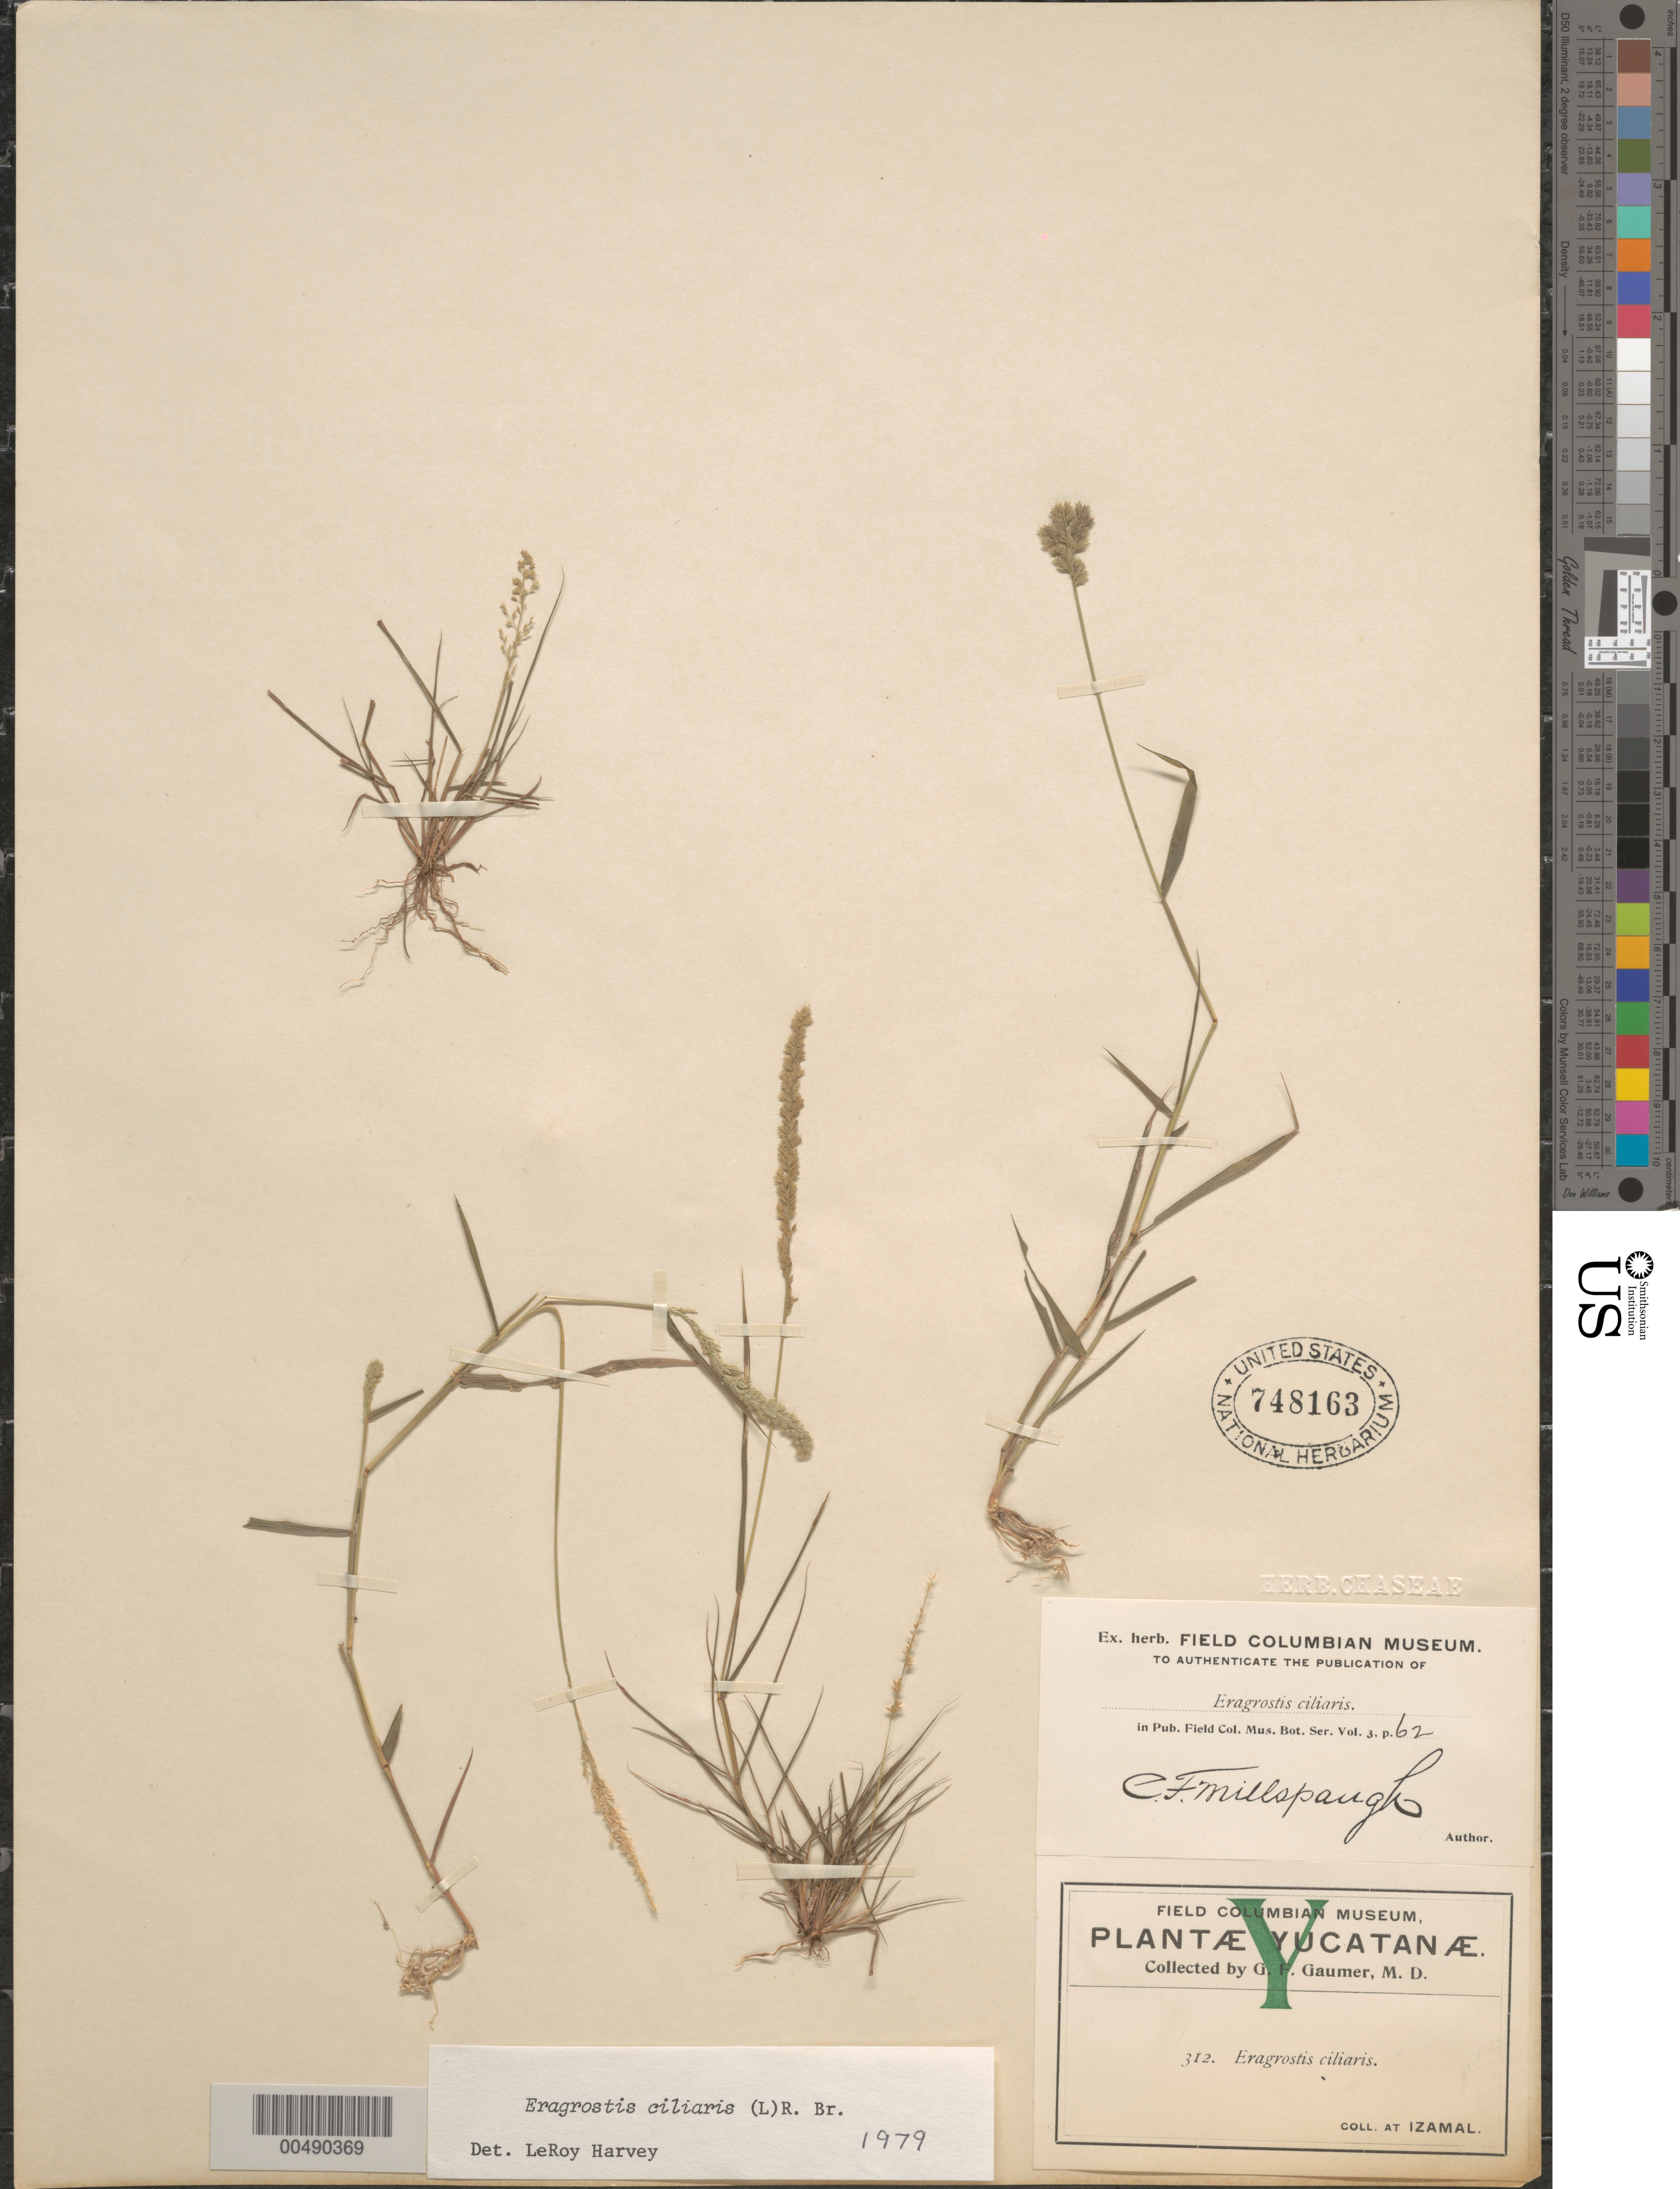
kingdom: Plantae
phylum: Tracheophyta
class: Liliopsida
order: Poales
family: Poaceae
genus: Eragrostis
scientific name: Eragrostis ciliaris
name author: (L.) R. Br.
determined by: Harvey, L. H.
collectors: G. F. Gaumer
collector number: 312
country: Mexico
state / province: Yucatan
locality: Izamal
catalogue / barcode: US 748163